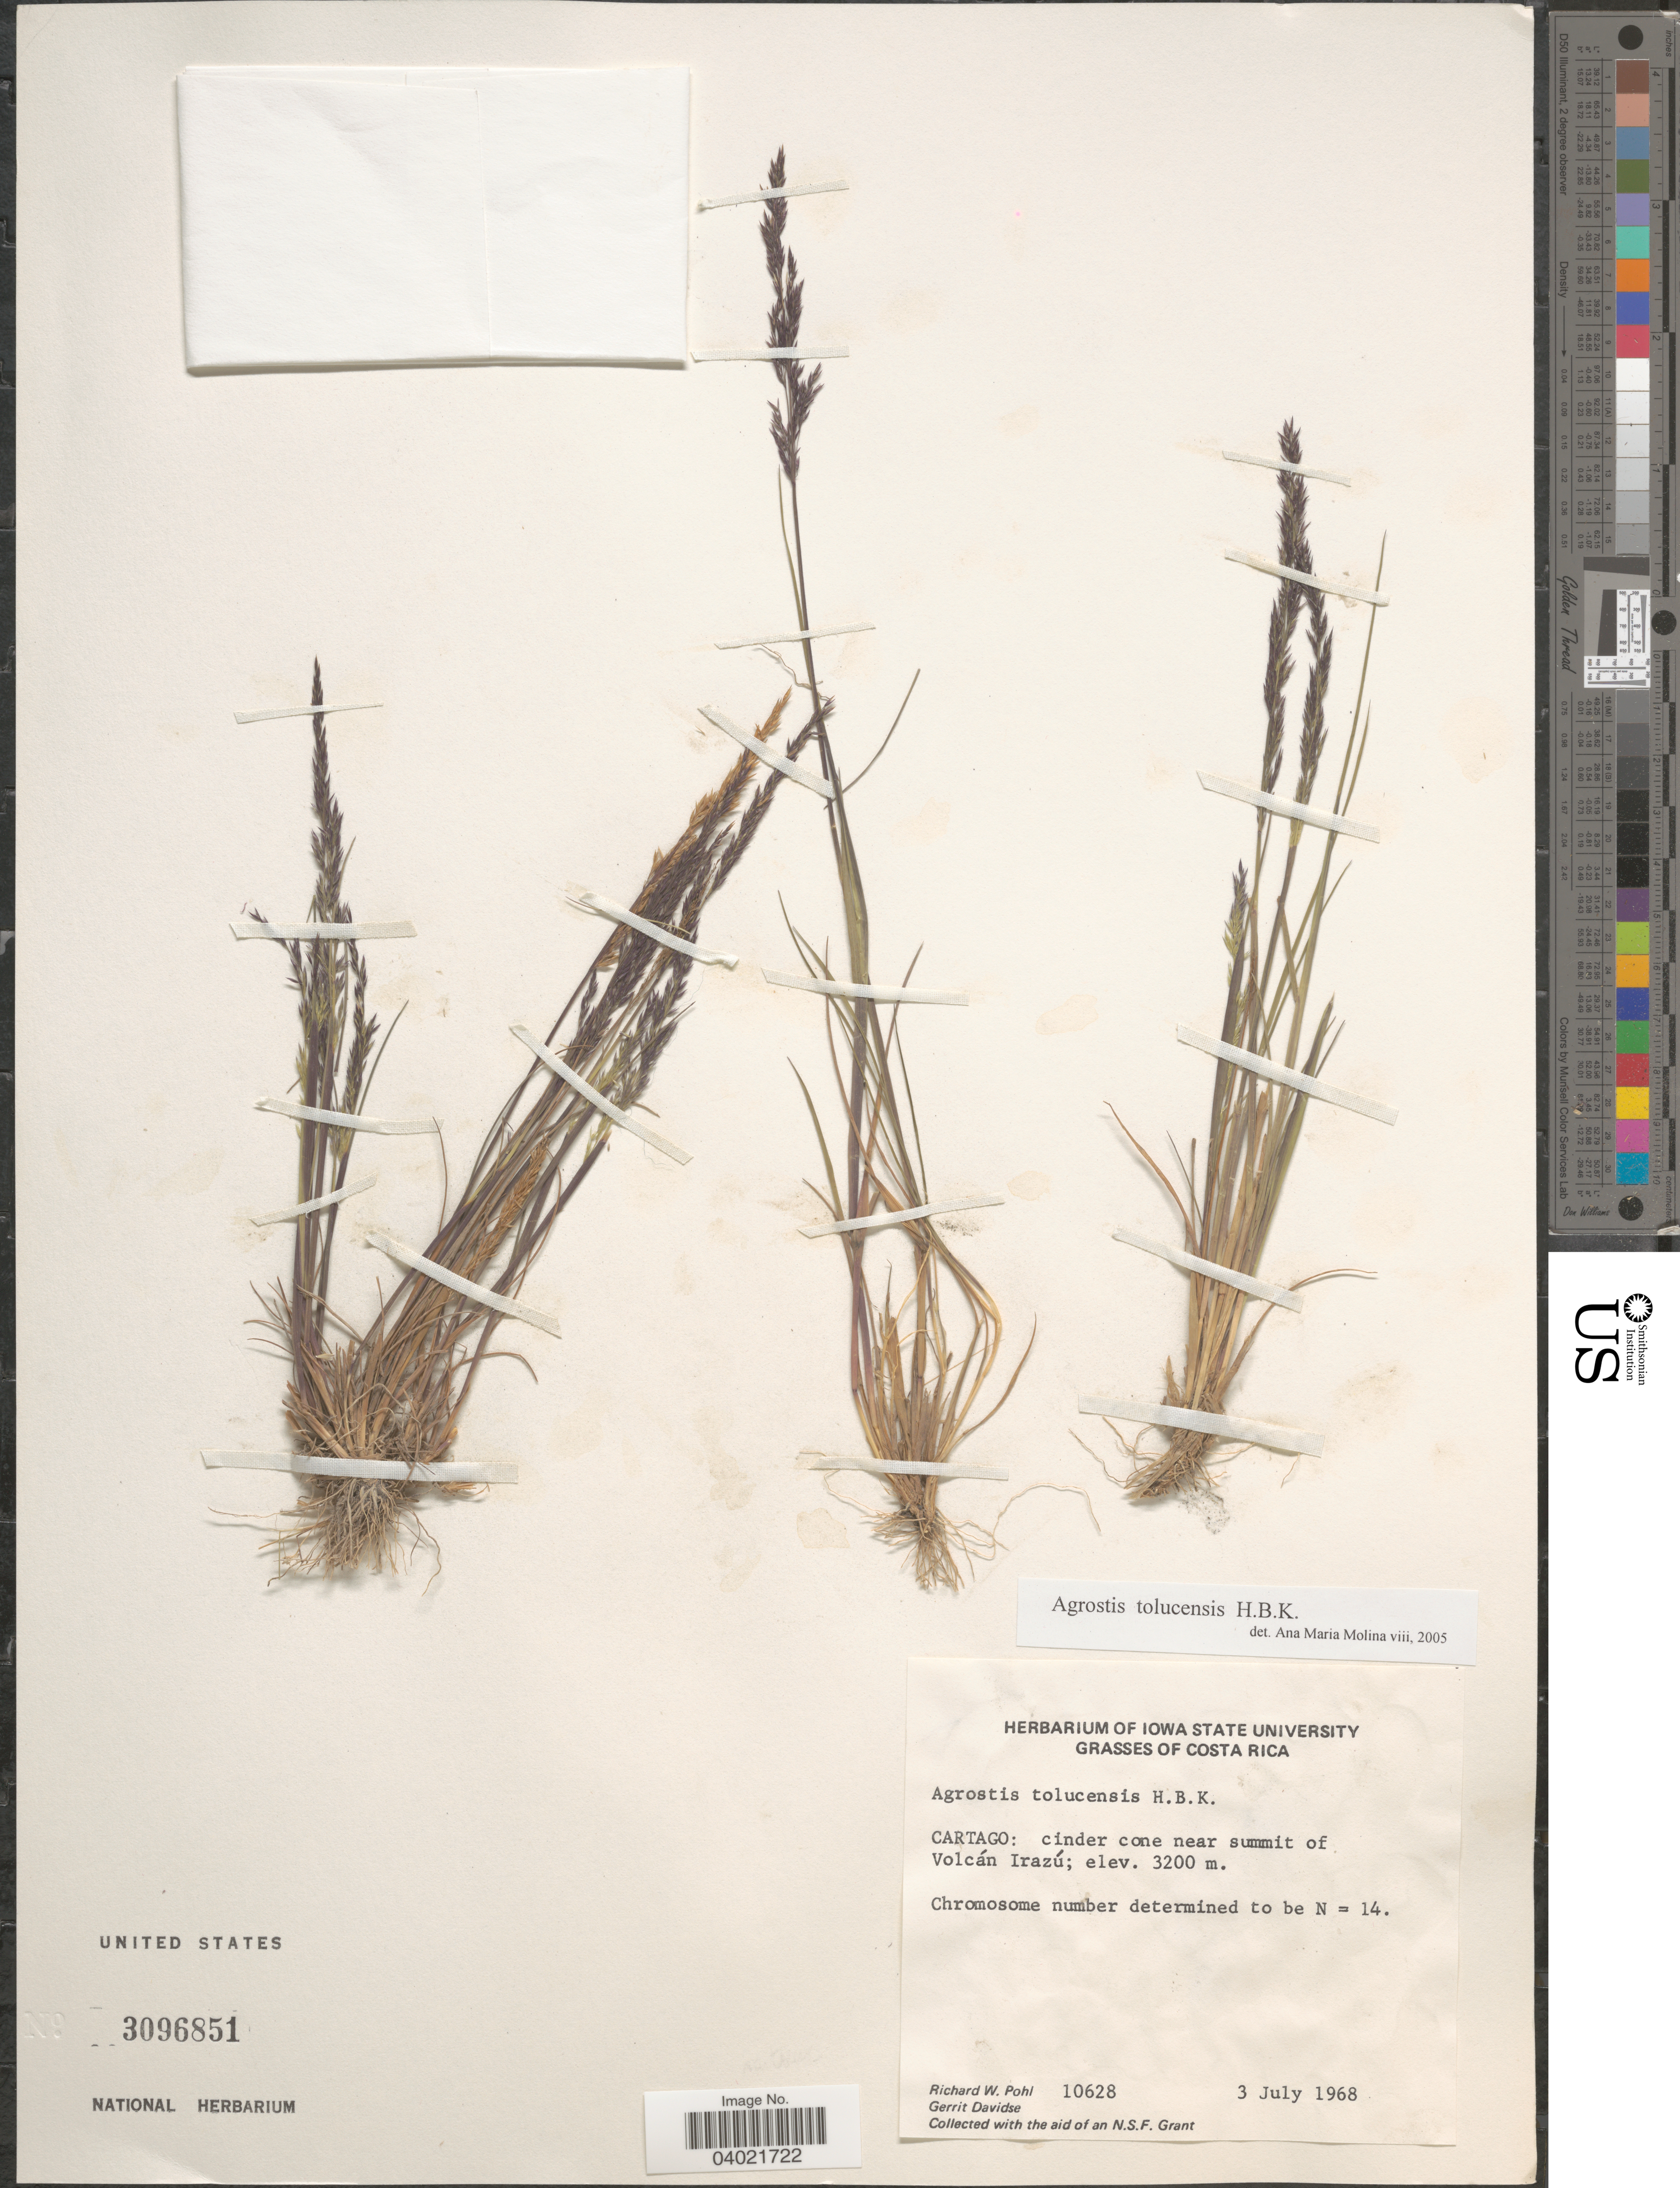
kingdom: Plantae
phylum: Tracheophyta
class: Liliopsida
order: Poales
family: Poaceae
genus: Agrostis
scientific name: Agrostis tolucensis Kunth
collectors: R. W. Pohl & G. Davidse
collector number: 10628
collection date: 1968-07-03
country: Costa Rica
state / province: Cartago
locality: Cinder cone near summit of Volcán Irazú.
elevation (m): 3200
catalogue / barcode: US 3096851